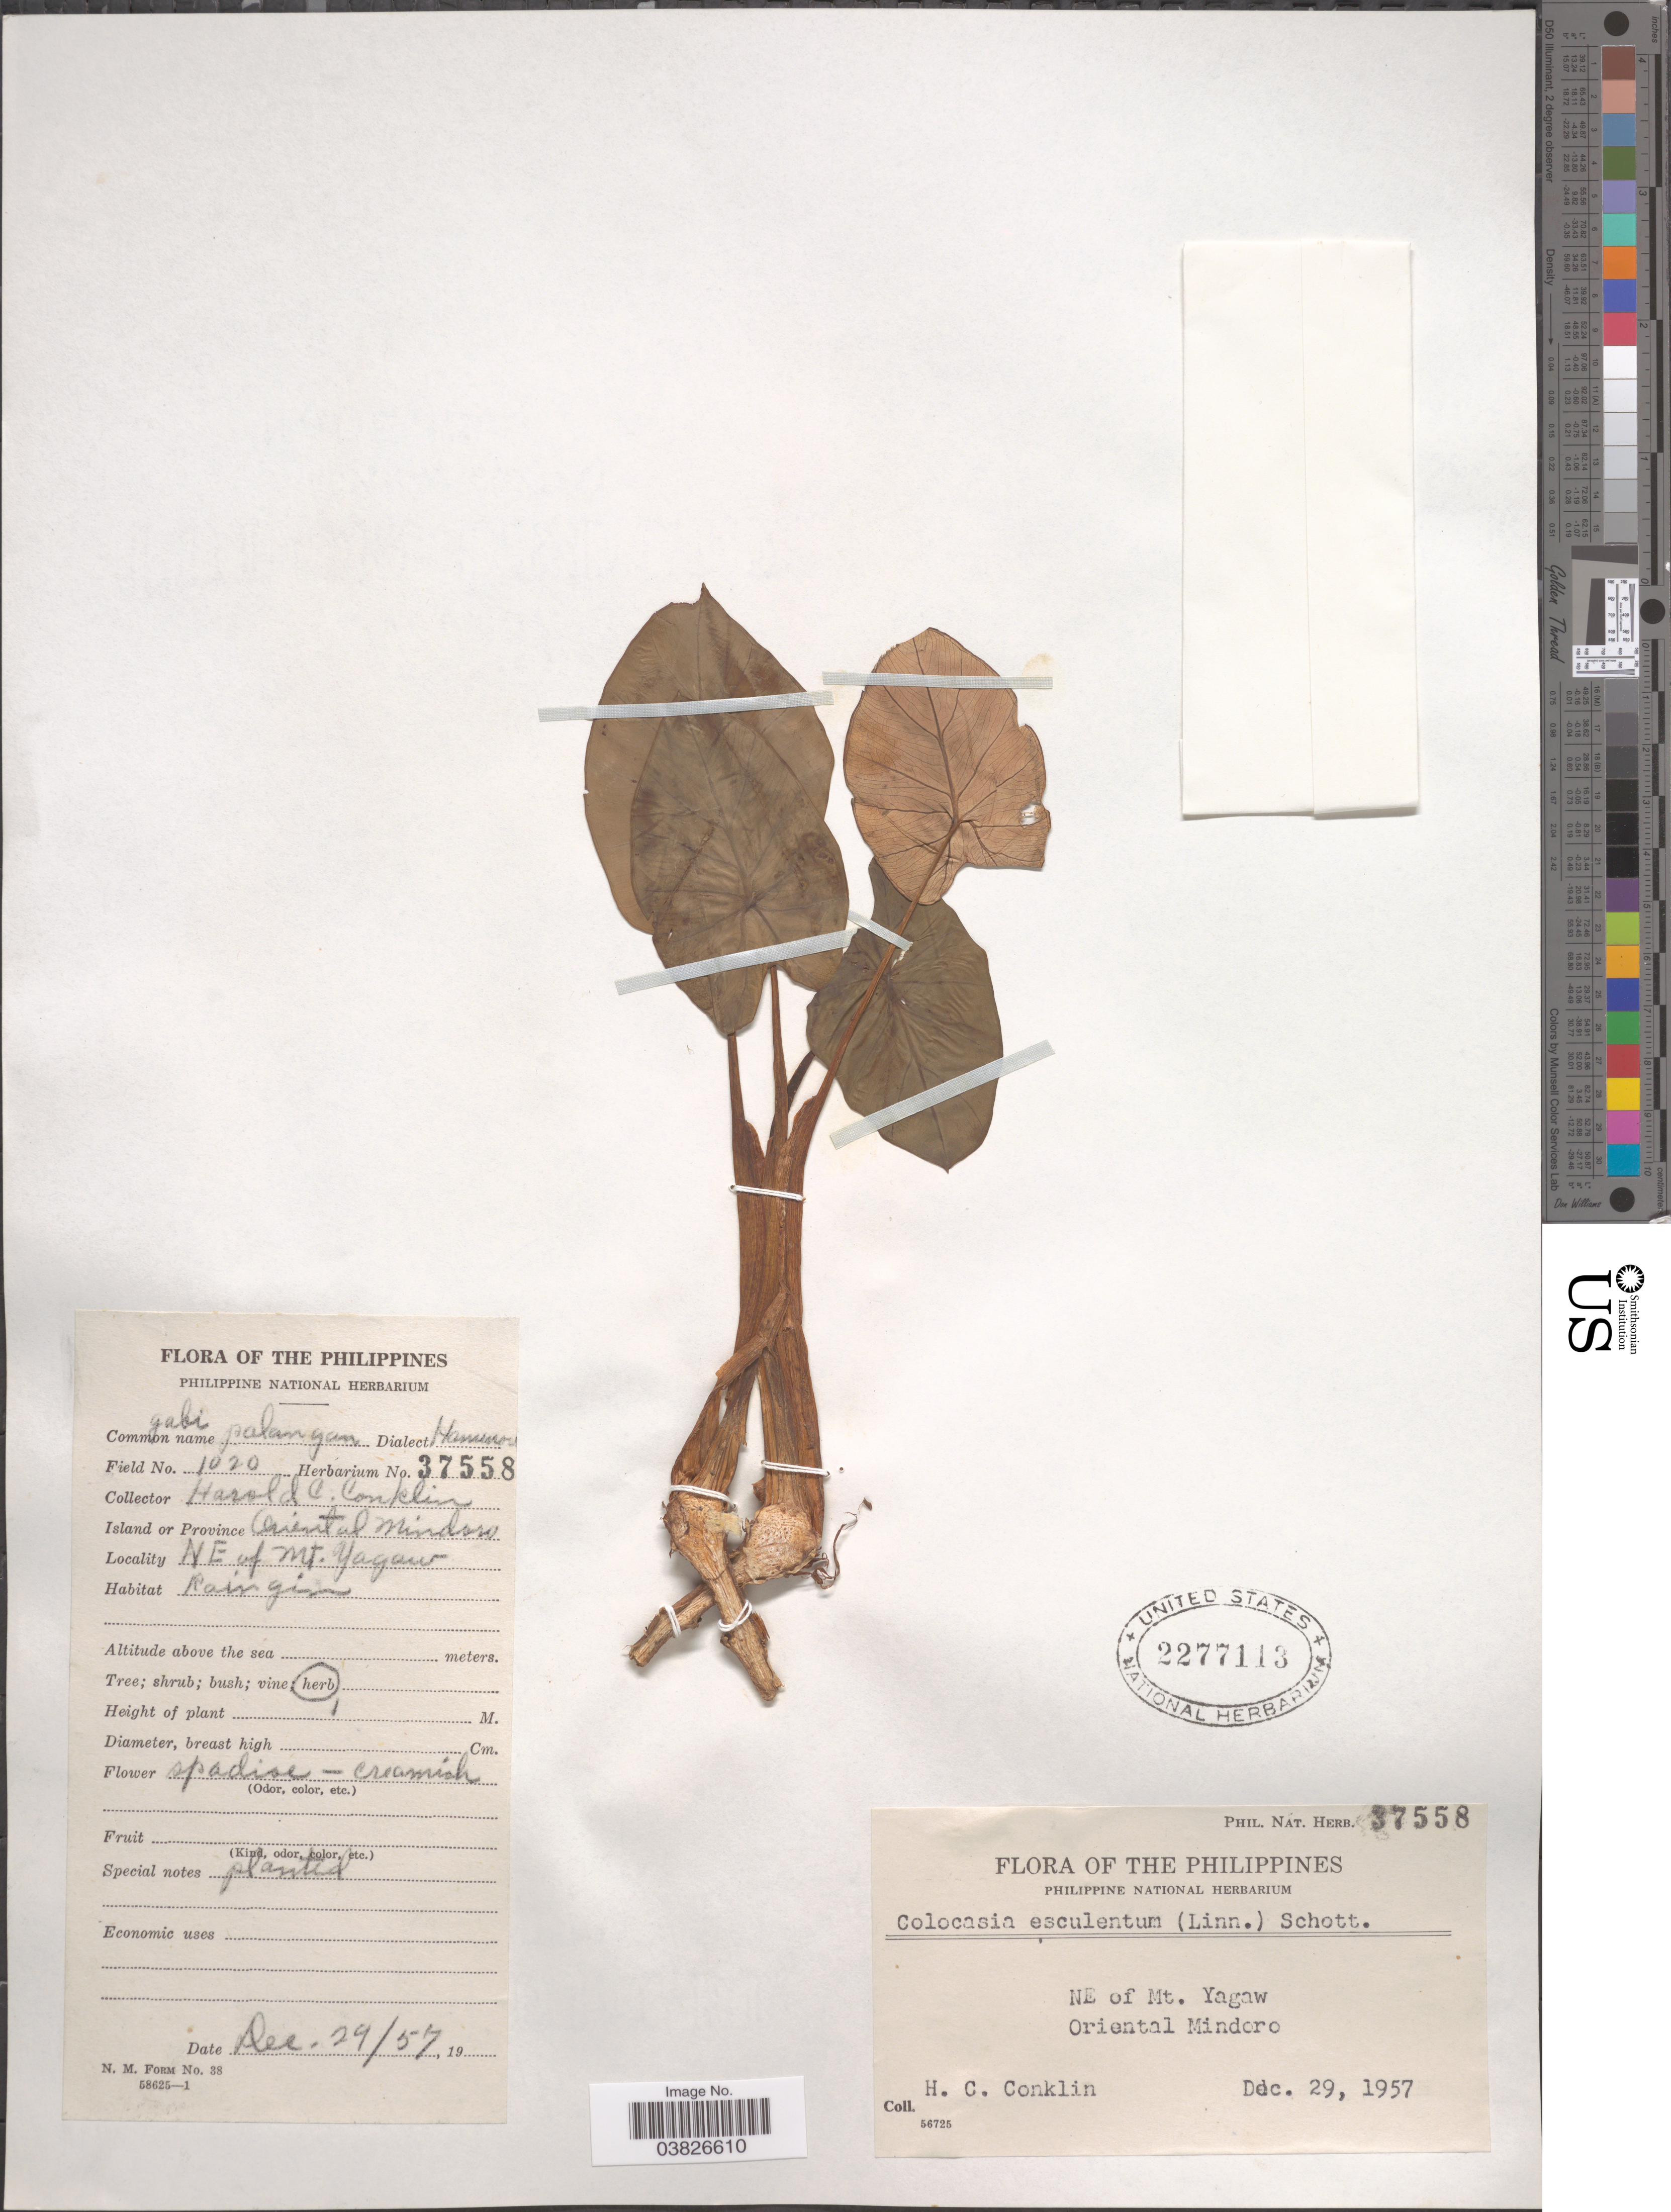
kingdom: Plantae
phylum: Tracheophyta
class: Liliopsida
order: Alismatales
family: Araceae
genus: Colocasia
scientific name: Colocasia esculenta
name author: (L.) Schott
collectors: H. Conklin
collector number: Phil. Nat. Herb. 37558/1020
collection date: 1957-12-29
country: Philippines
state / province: Mimaropa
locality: Island or Province Oriental Mindoro. NE of Mt. Yagaw.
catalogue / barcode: US 2277113